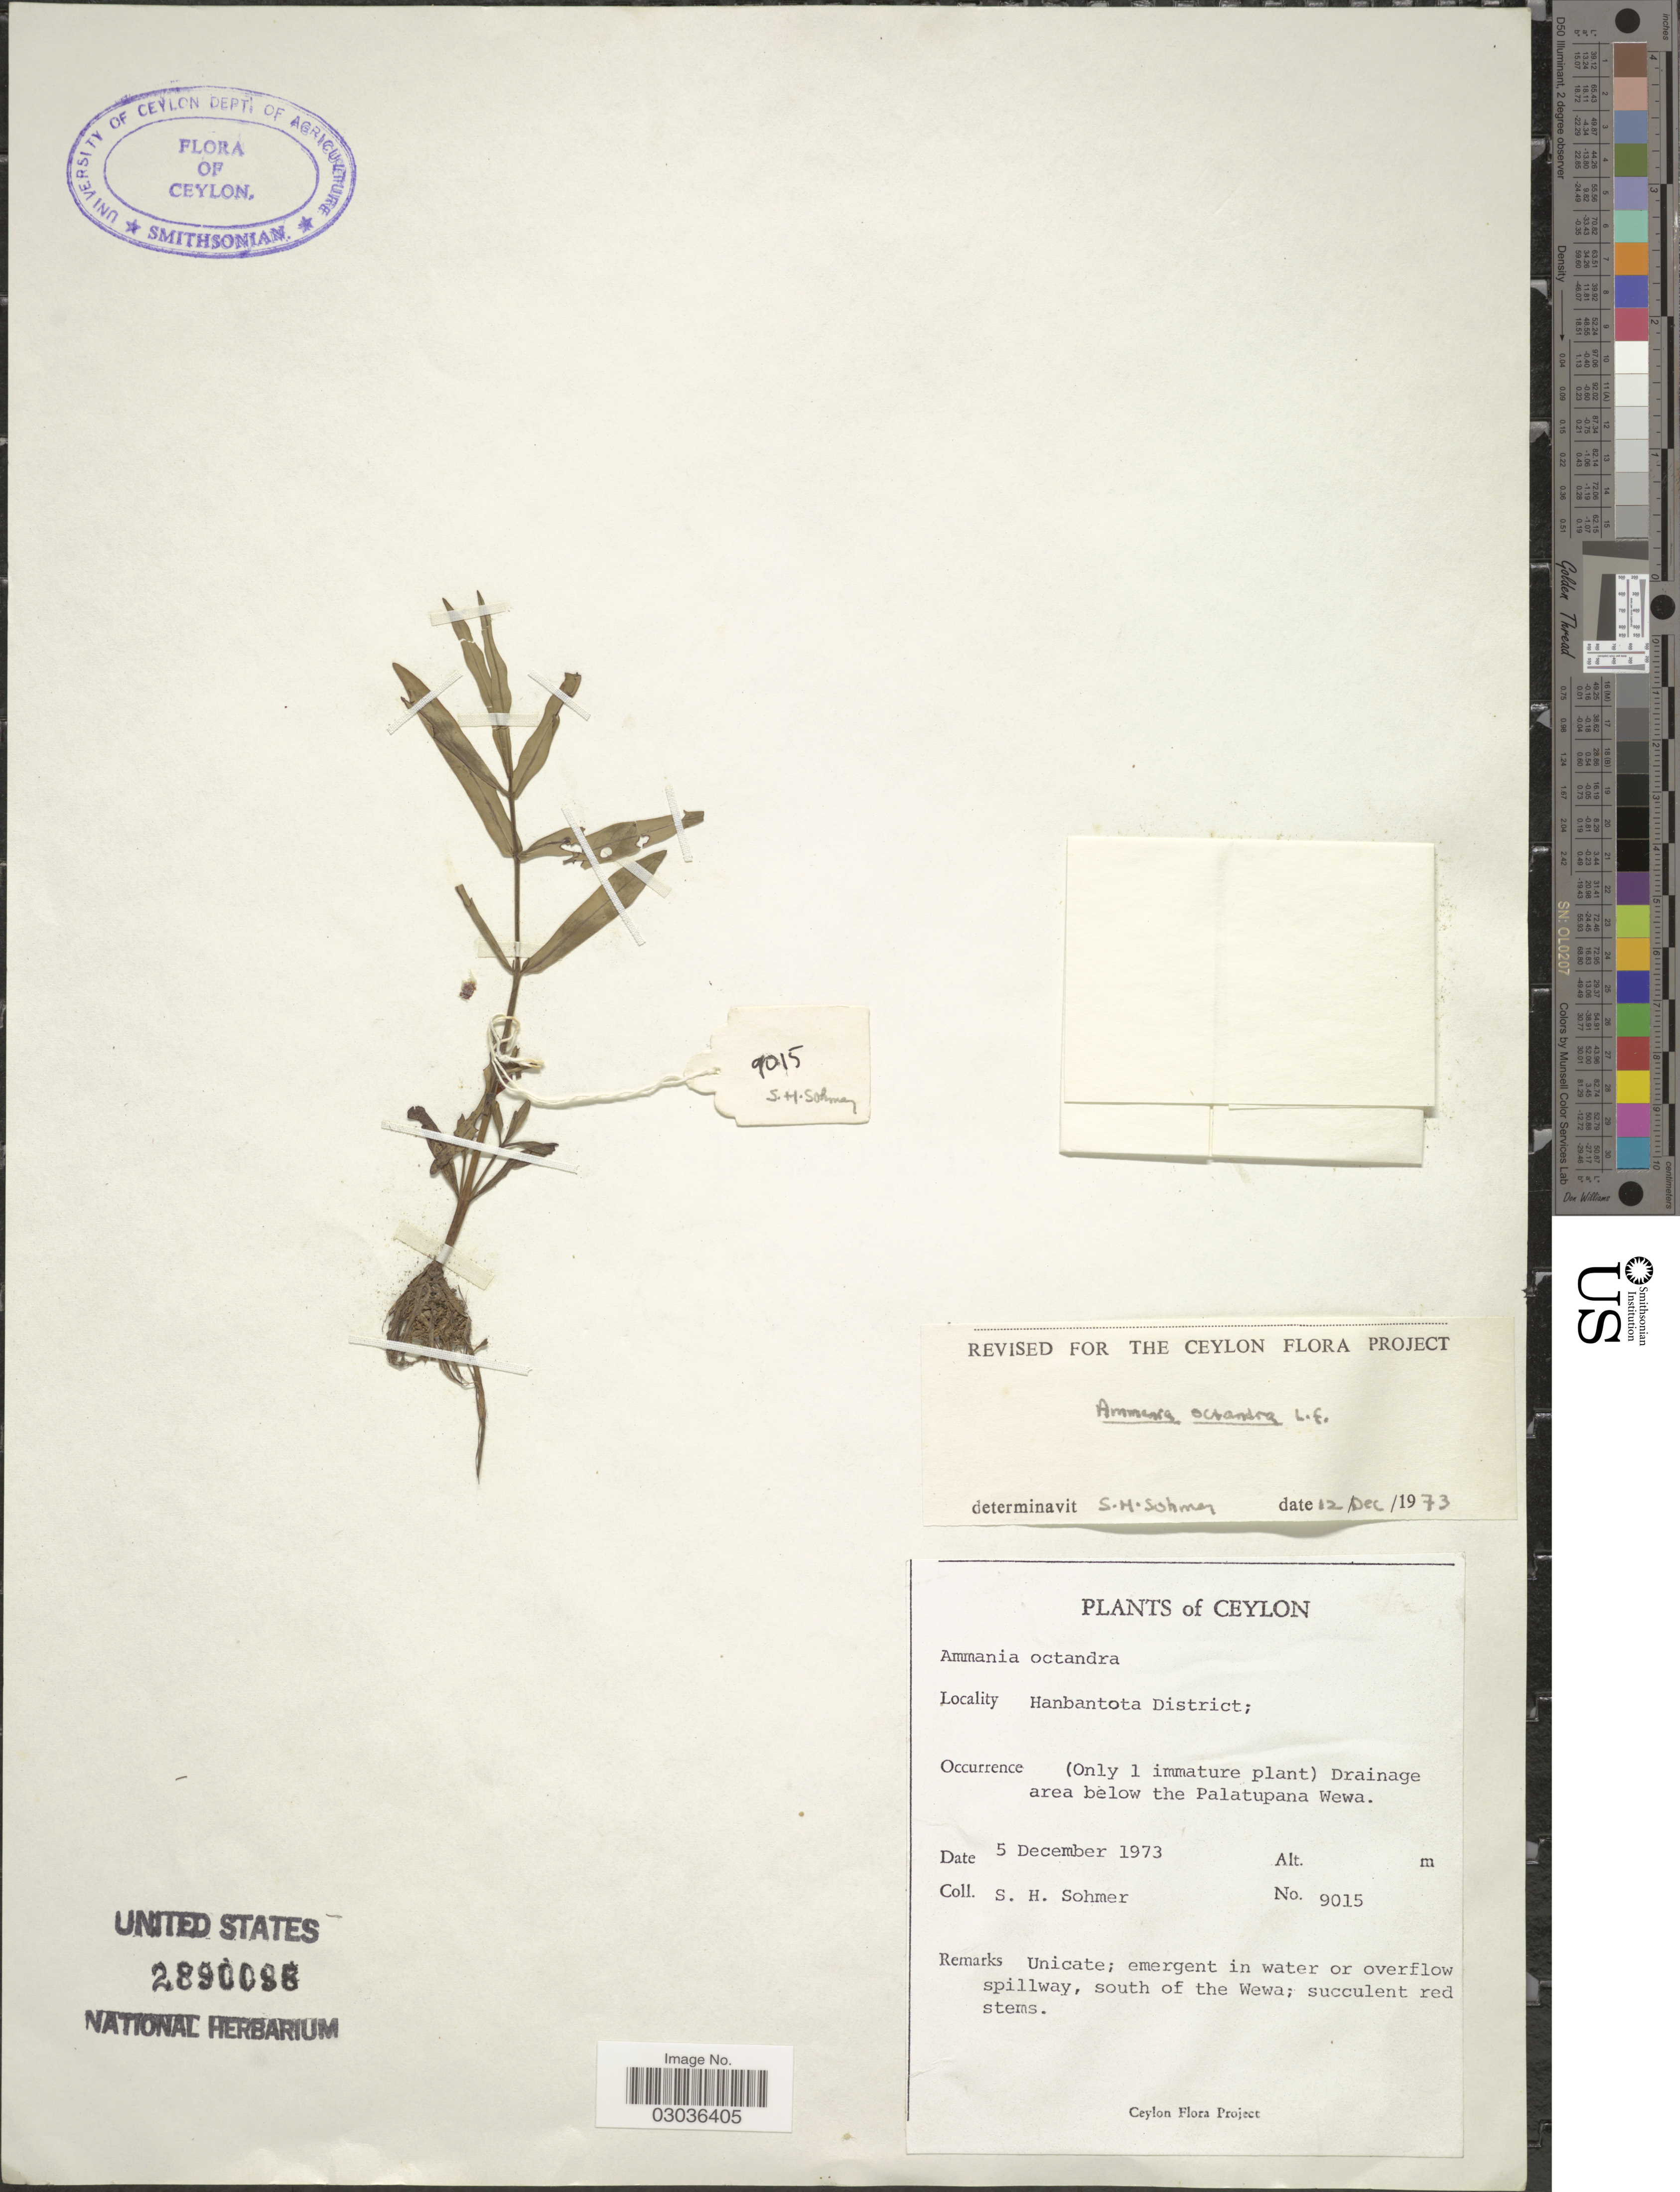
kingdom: Plantae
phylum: Tracheophyta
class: Magnoliopsida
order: Myrtales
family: Lythraceae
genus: Ammannia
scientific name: Ammannia octandra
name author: L. f.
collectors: S. H. Sohmer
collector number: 9015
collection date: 1973-12-05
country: Sri Lanka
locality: Ceylon. Hanbantota District. Drainage area below the Palatupana Wewa.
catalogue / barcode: US 2890088